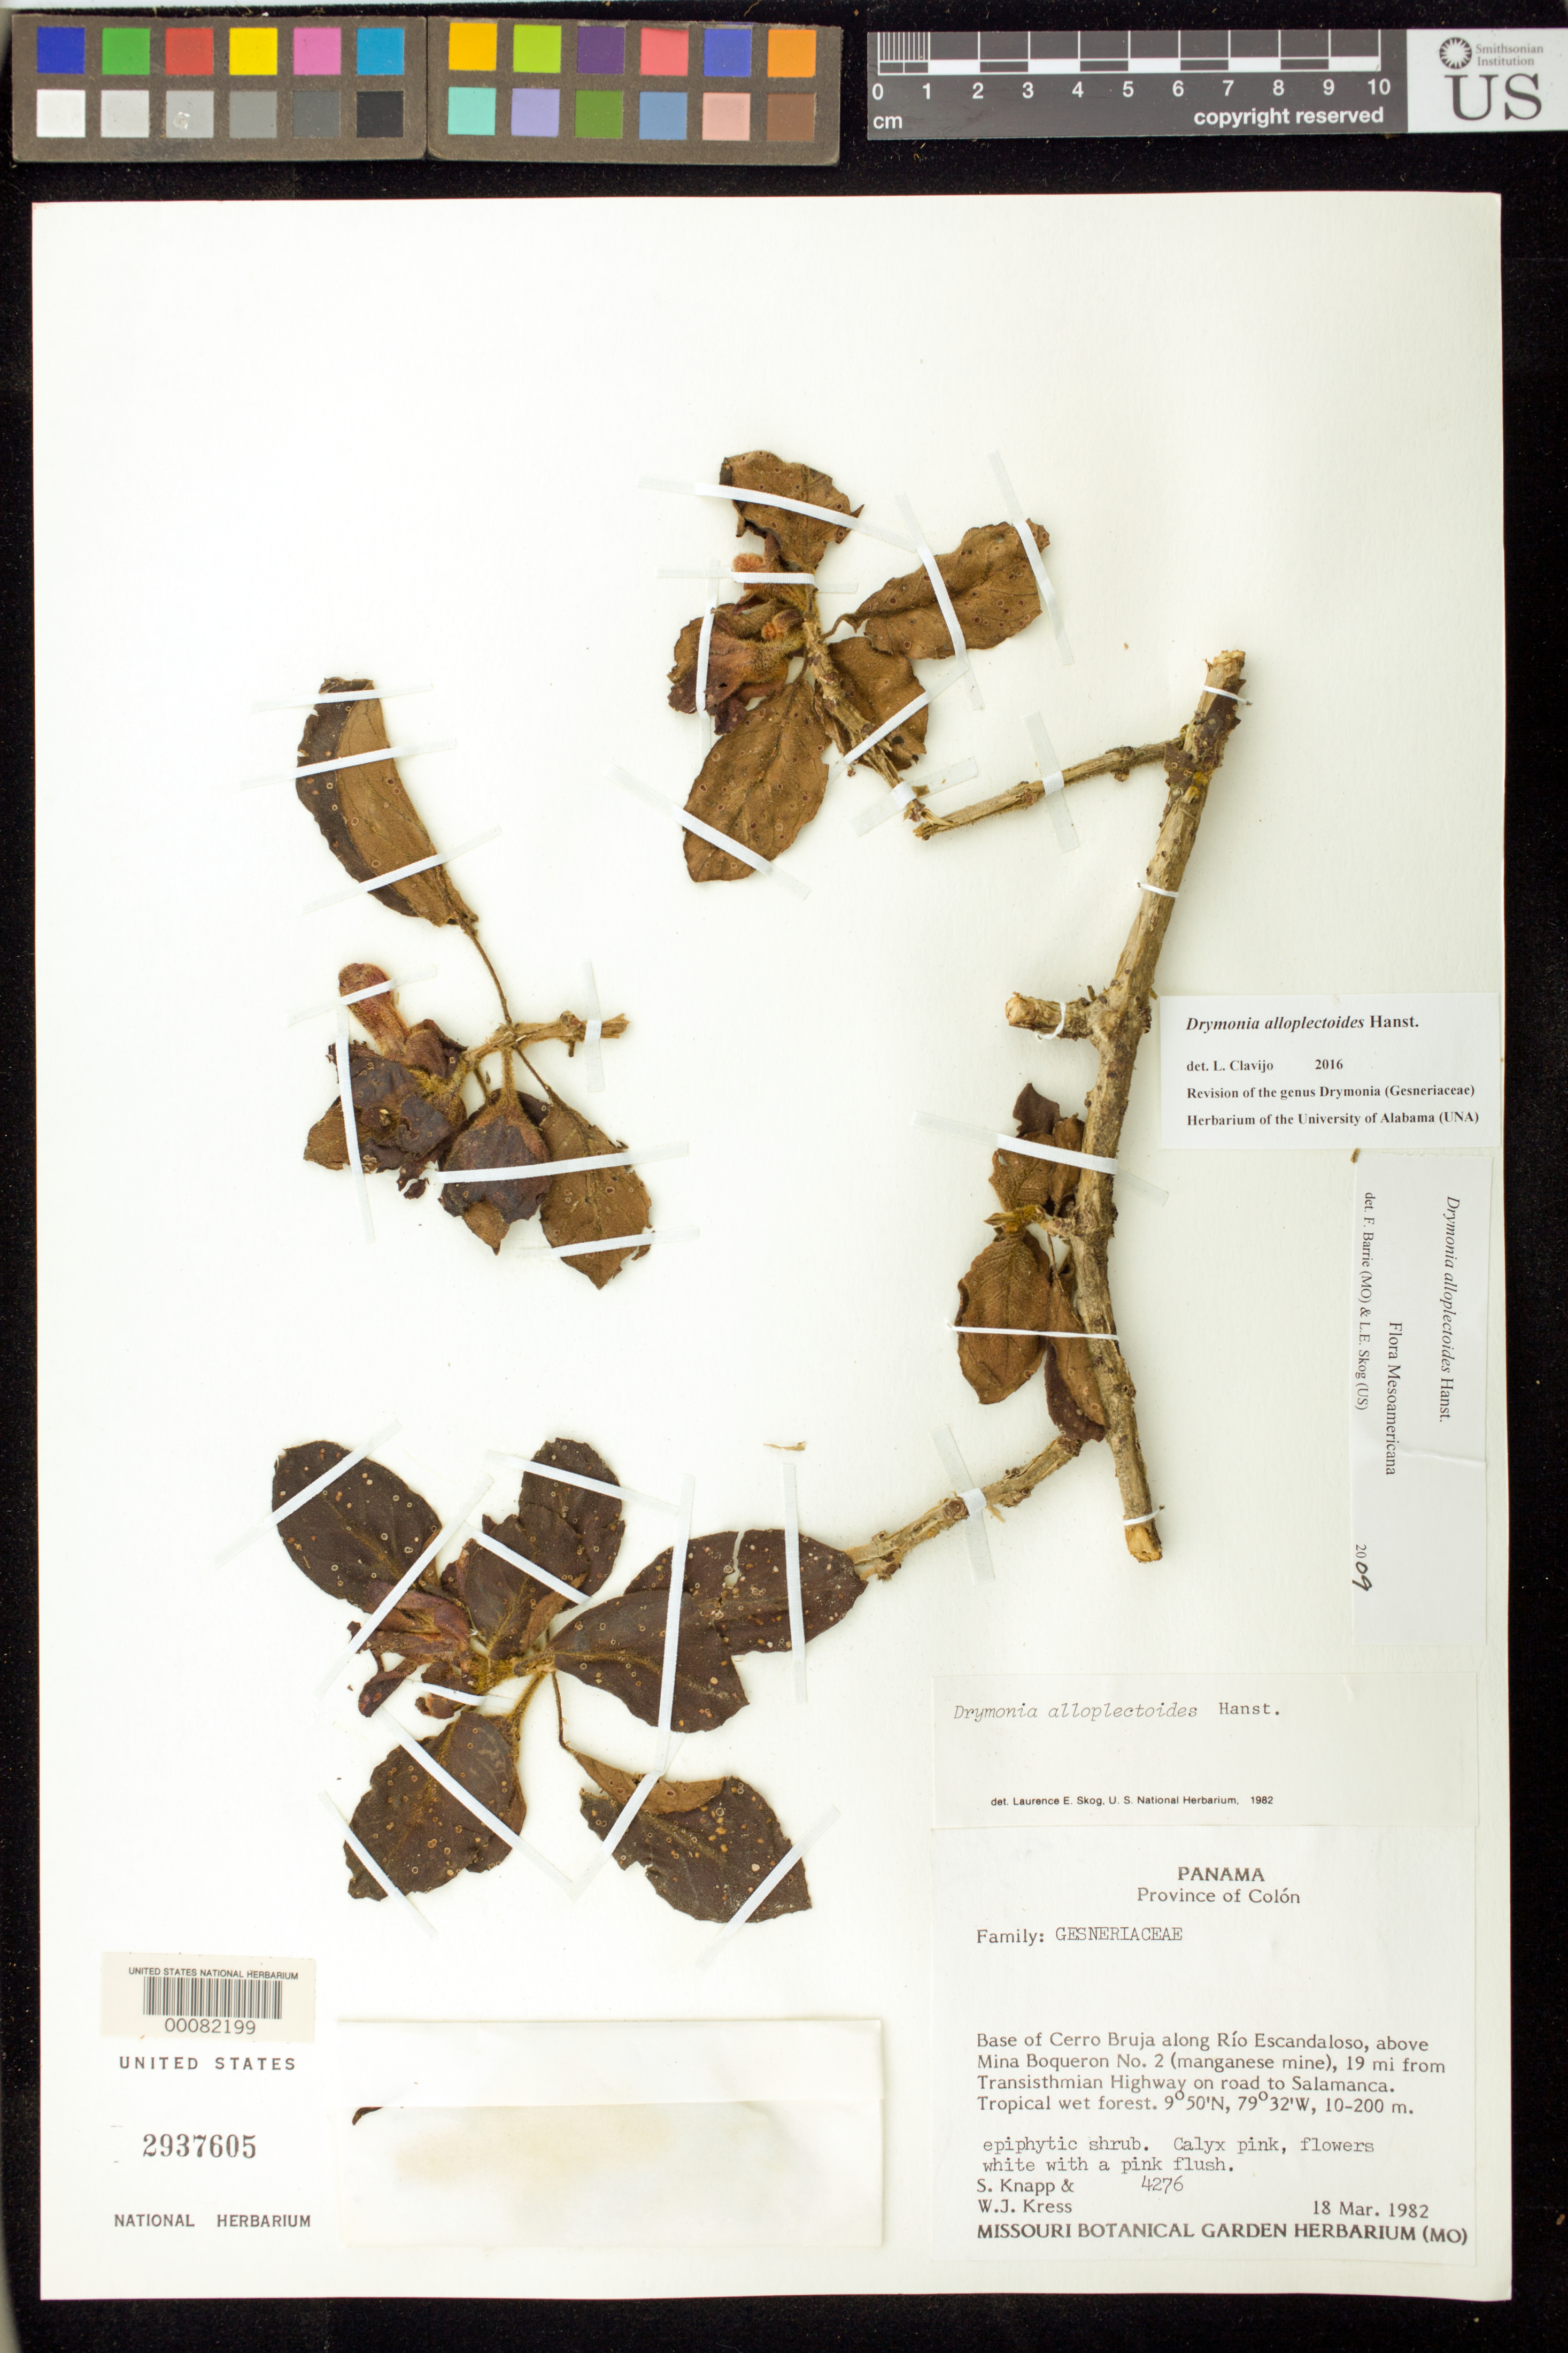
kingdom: Plantae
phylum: Tracheophyta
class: Magnoliopsida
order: Lamiales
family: Gesneriaceae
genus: Drymonia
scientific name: Drymonia alloplectoides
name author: Hanst.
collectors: S. Knapp & W. J. Kress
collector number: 4276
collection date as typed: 18 Mar 1982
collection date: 1982-03-18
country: Panama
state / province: Colón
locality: Base of Cerro Bruja along Rio Escandaloso, above mina Boqueron no 2 (manganese mine), 19 mi from Transisthmian hwy to Salamanca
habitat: Tropical wet forest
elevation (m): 10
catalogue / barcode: US 2937605